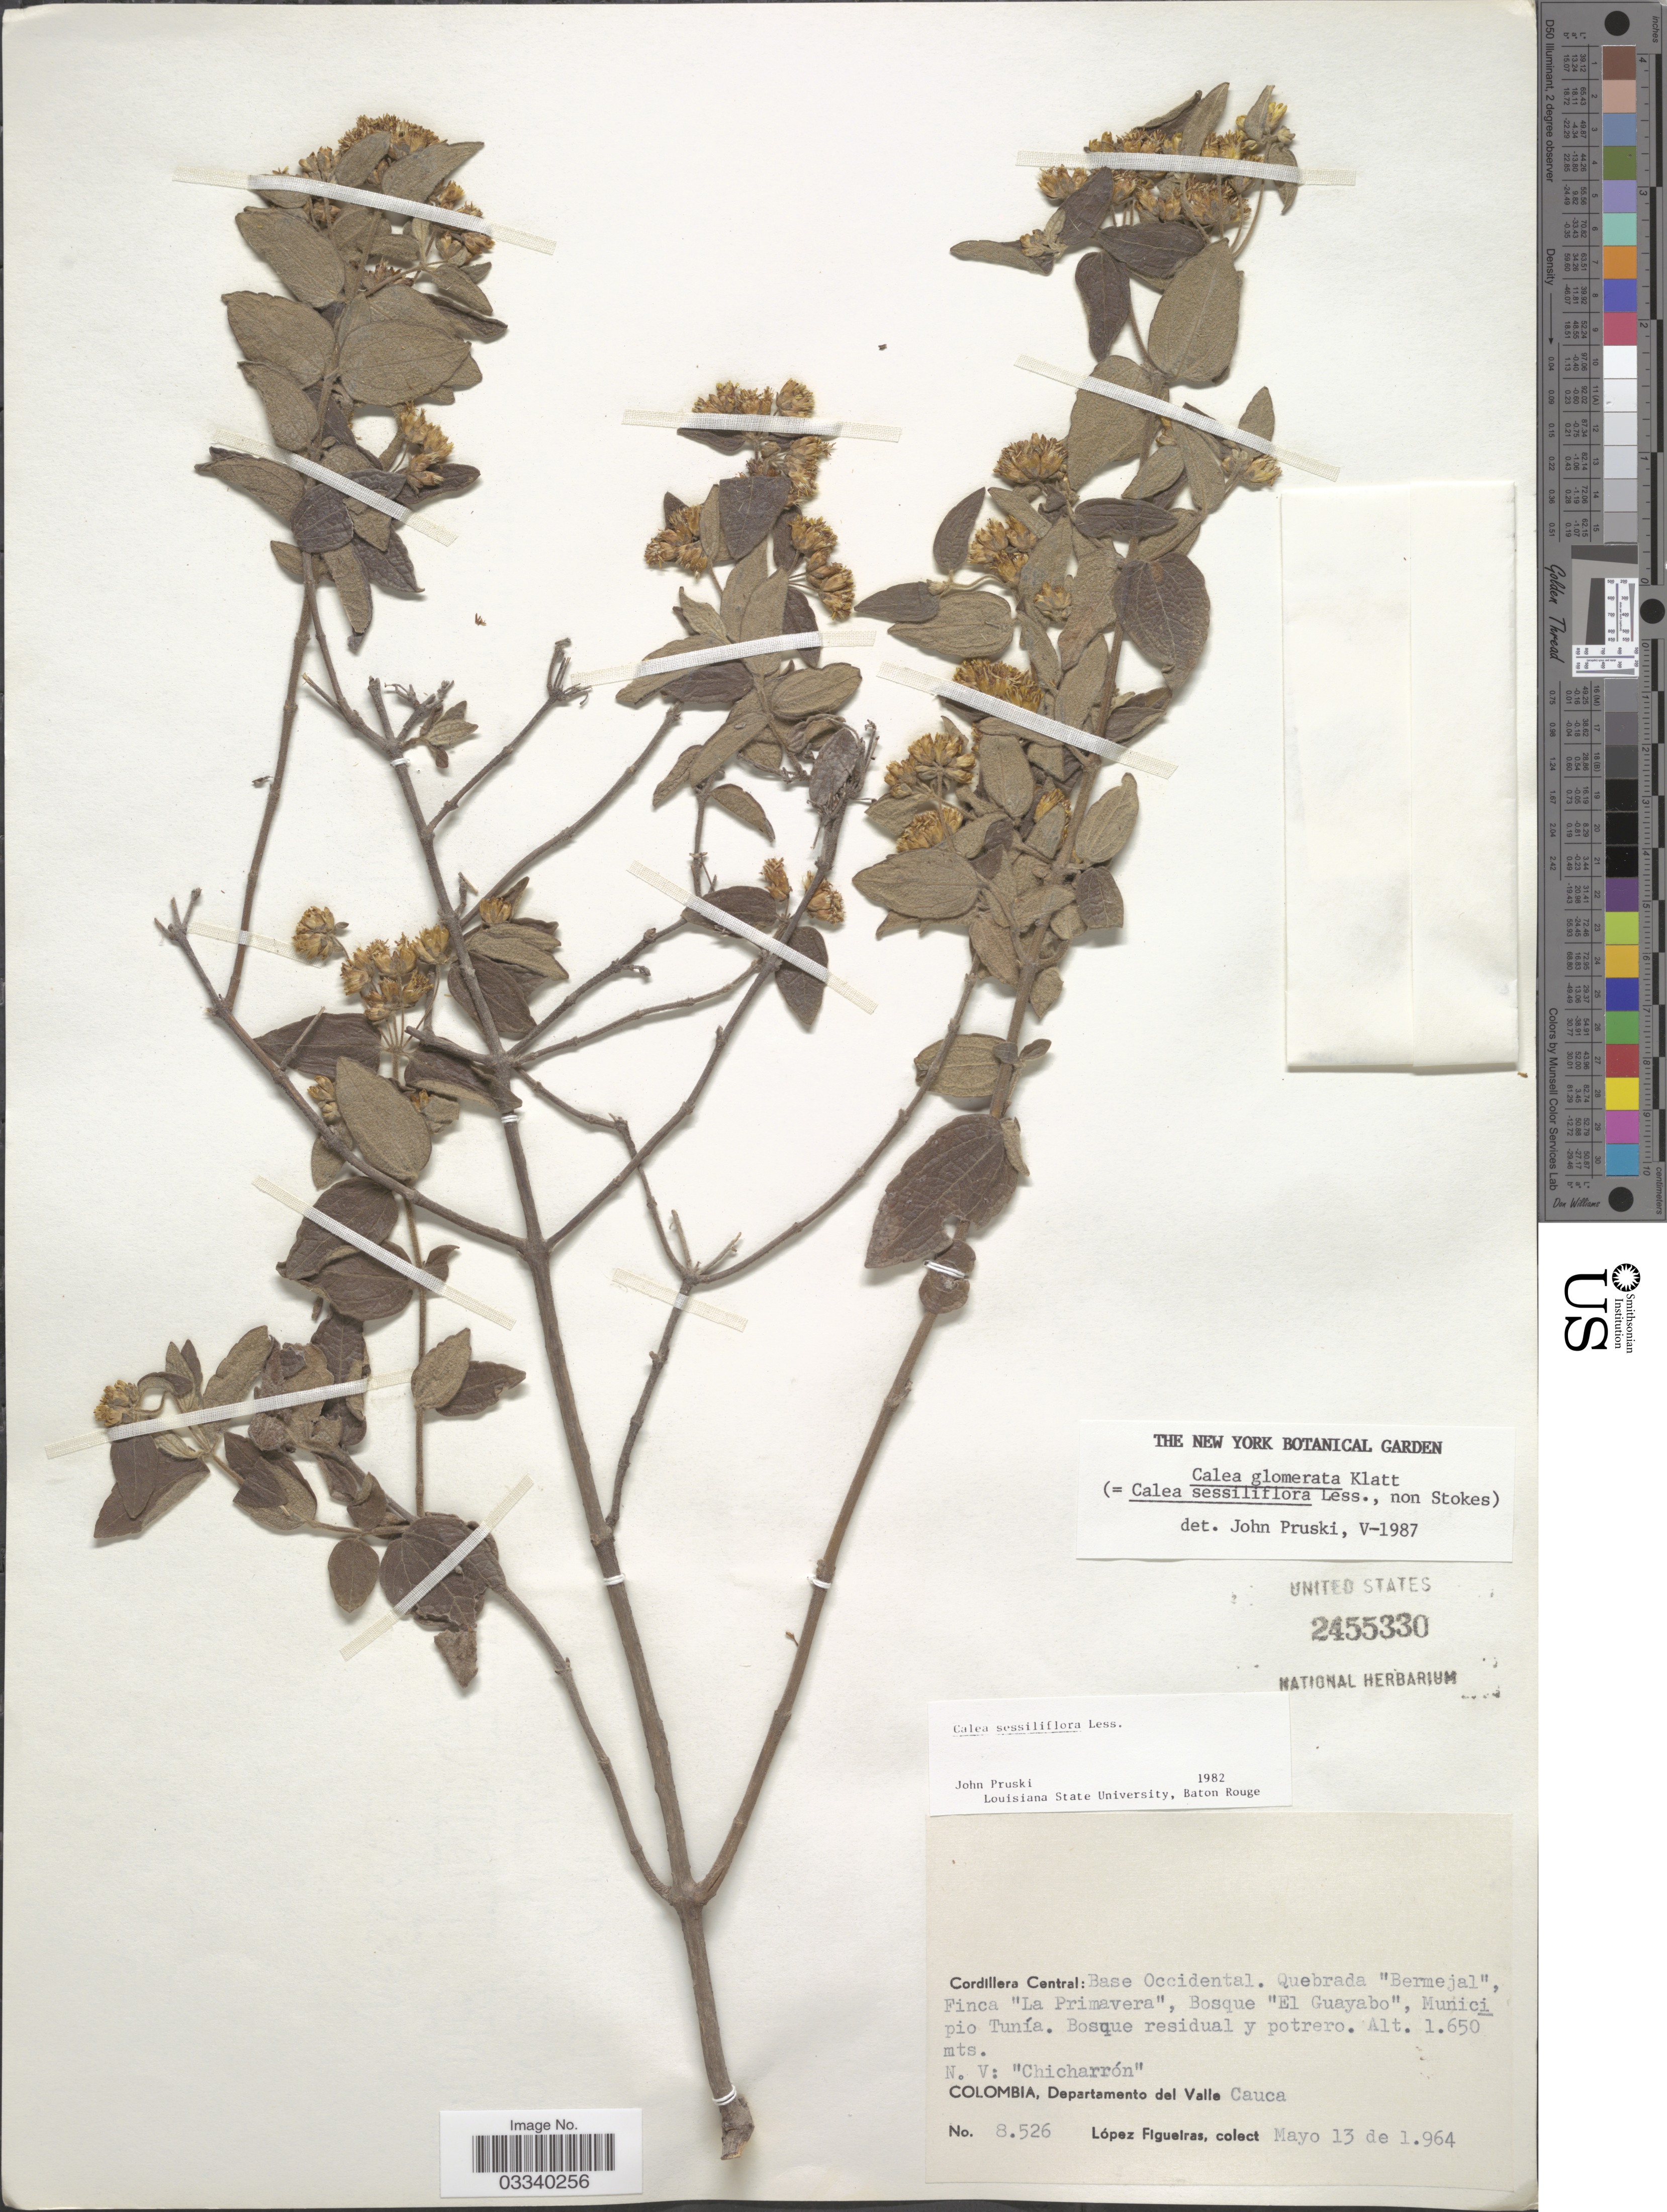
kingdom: Plantae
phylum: Tracheophyta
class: Magnoliopsida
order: Asterales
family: Asteraceae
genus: Calea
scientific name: Calea sessiliflora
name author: Less.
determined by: Pruski, J. F.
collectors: M. López Figueiras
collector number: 8526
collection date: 1964-05-13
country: Colombia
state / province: Valle del Cauca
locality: Cordillera Central: Base Occidental. Quebrada "Bermejal", Finca "La Primavera", Bosque "El Guayabo", Municipio Tunía. Departamento del Valle Cauca.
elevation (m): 1650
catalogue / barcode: US 2455330